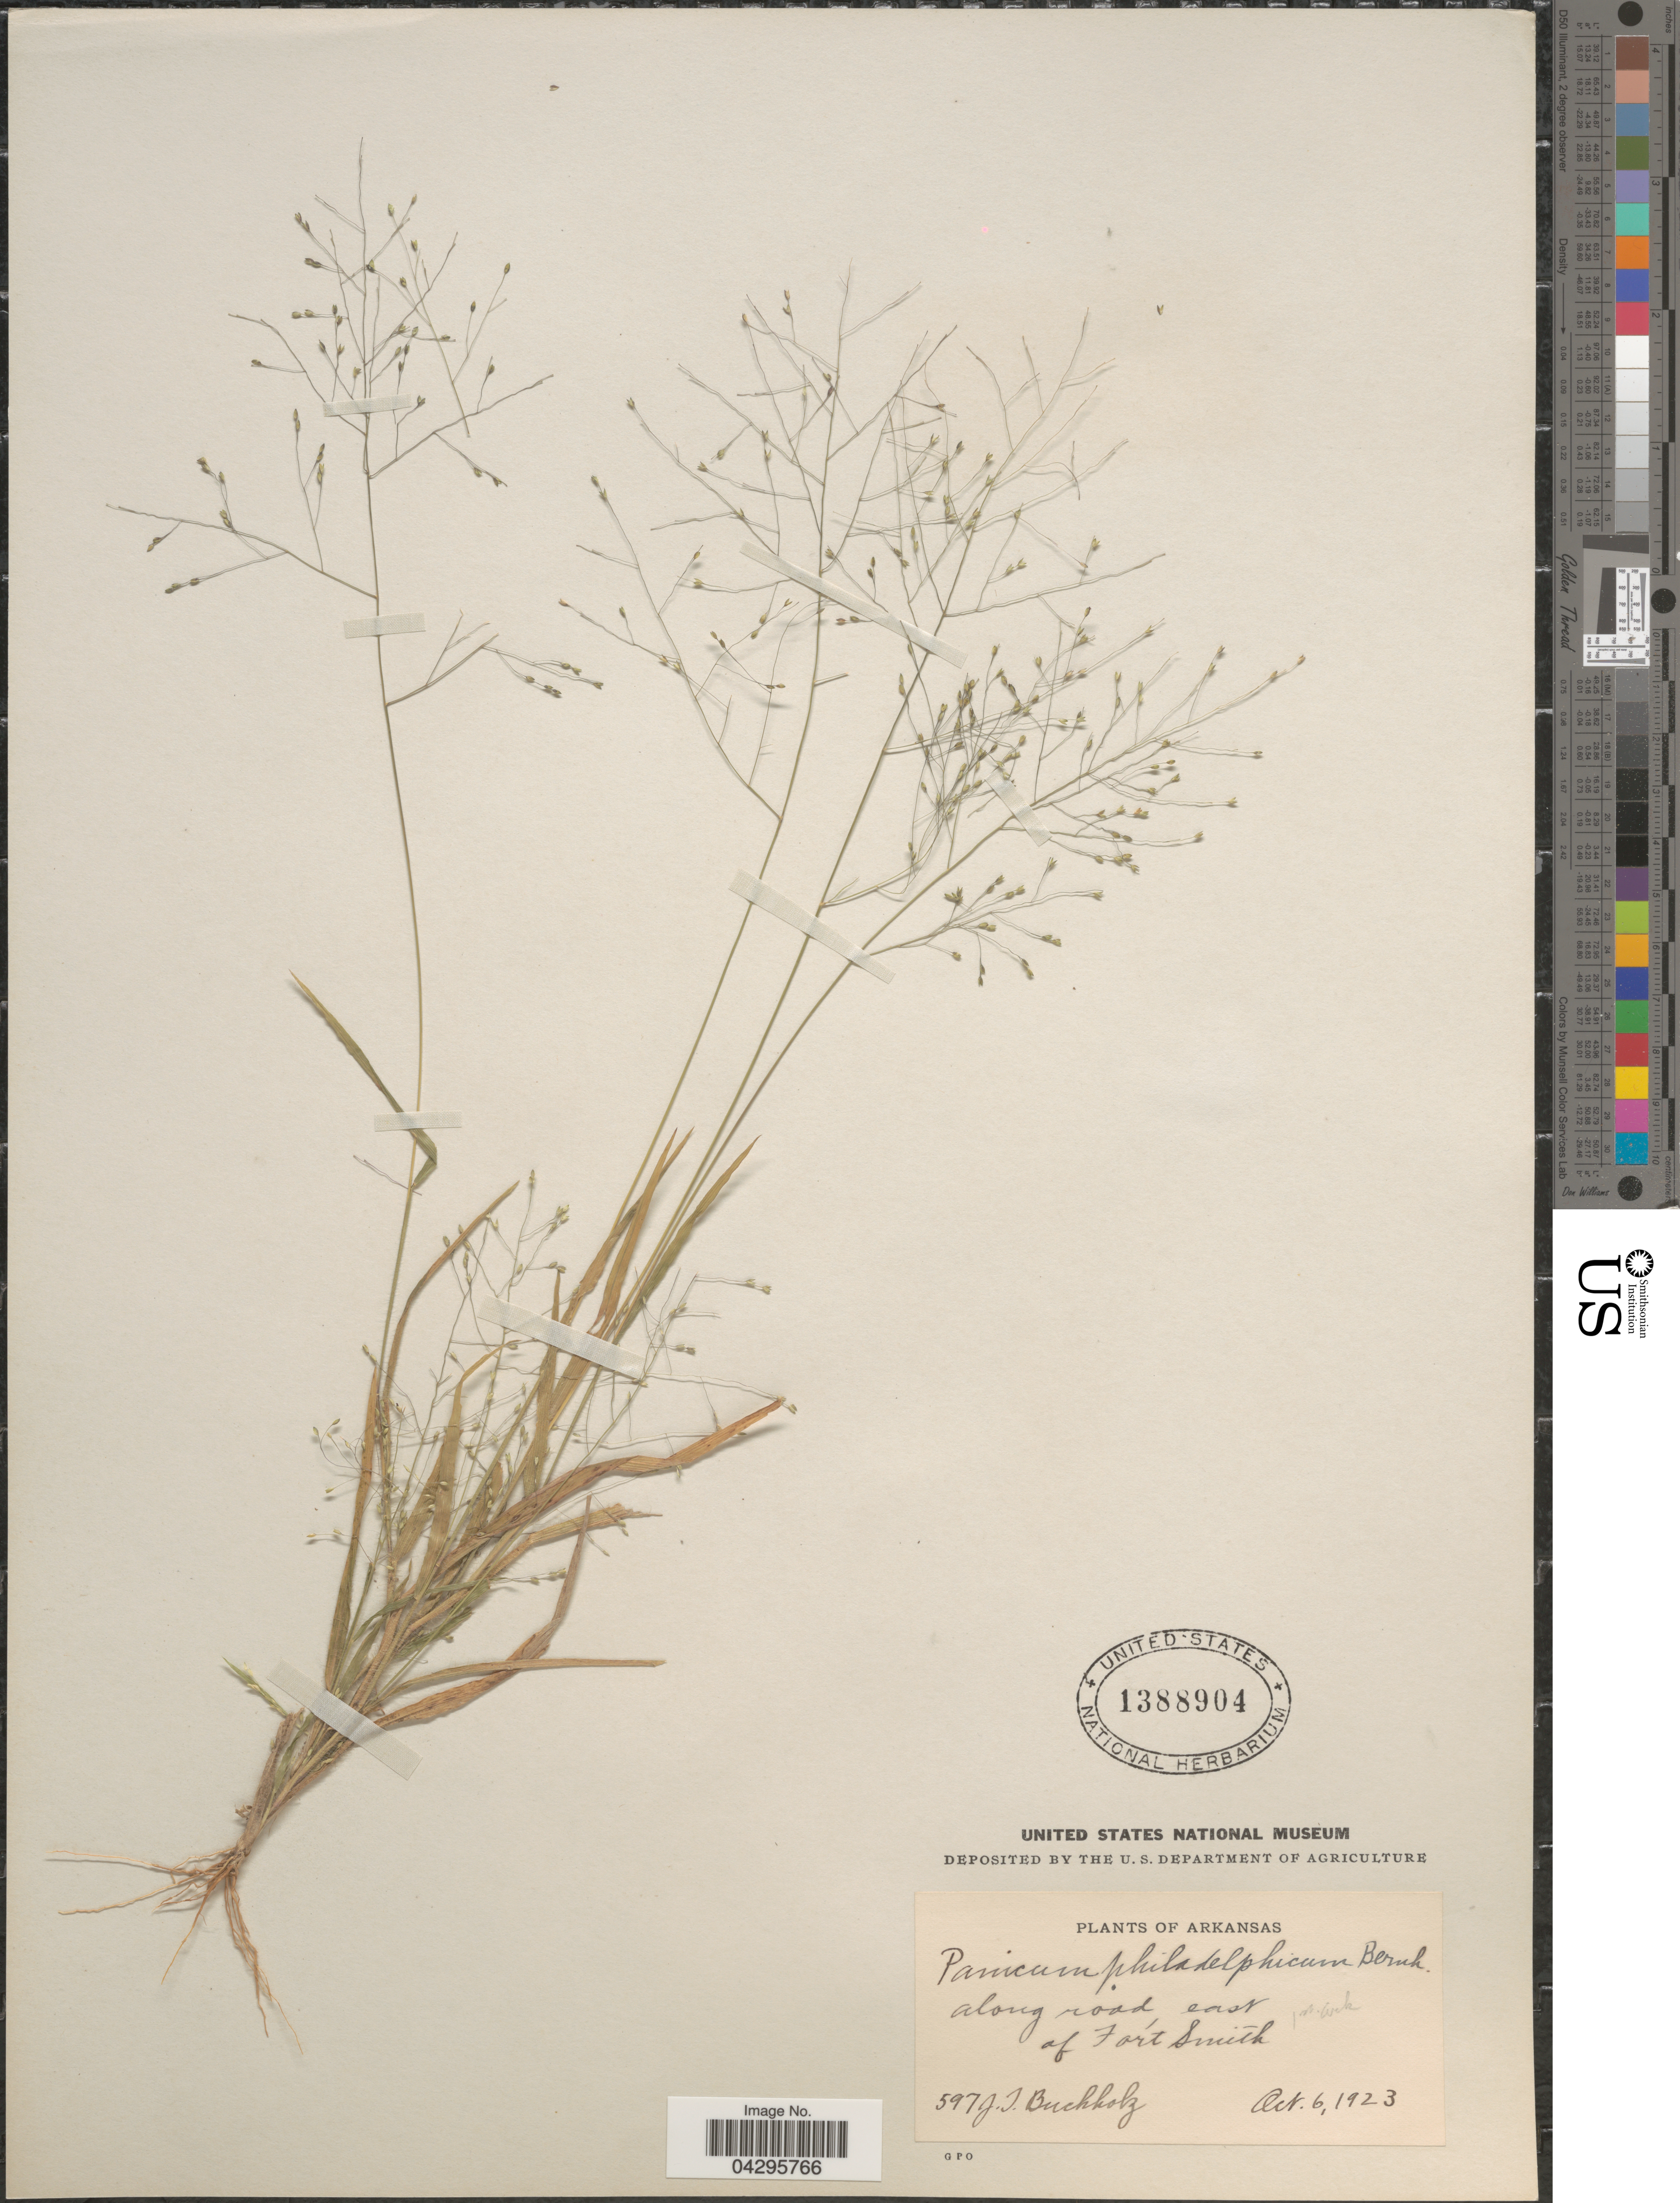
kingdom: Plantae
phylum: Tracheophyta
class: Liliopsida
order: Poales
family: Poaceae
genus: Panicum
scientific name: Panicum philadelphicum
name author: Bernh. ex Trin.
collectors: J. T. Buchholz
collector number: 597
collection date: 1923-10-06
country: United States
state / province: Arkansas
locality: Along road east of Fort Smith.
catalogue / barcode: US 1388904